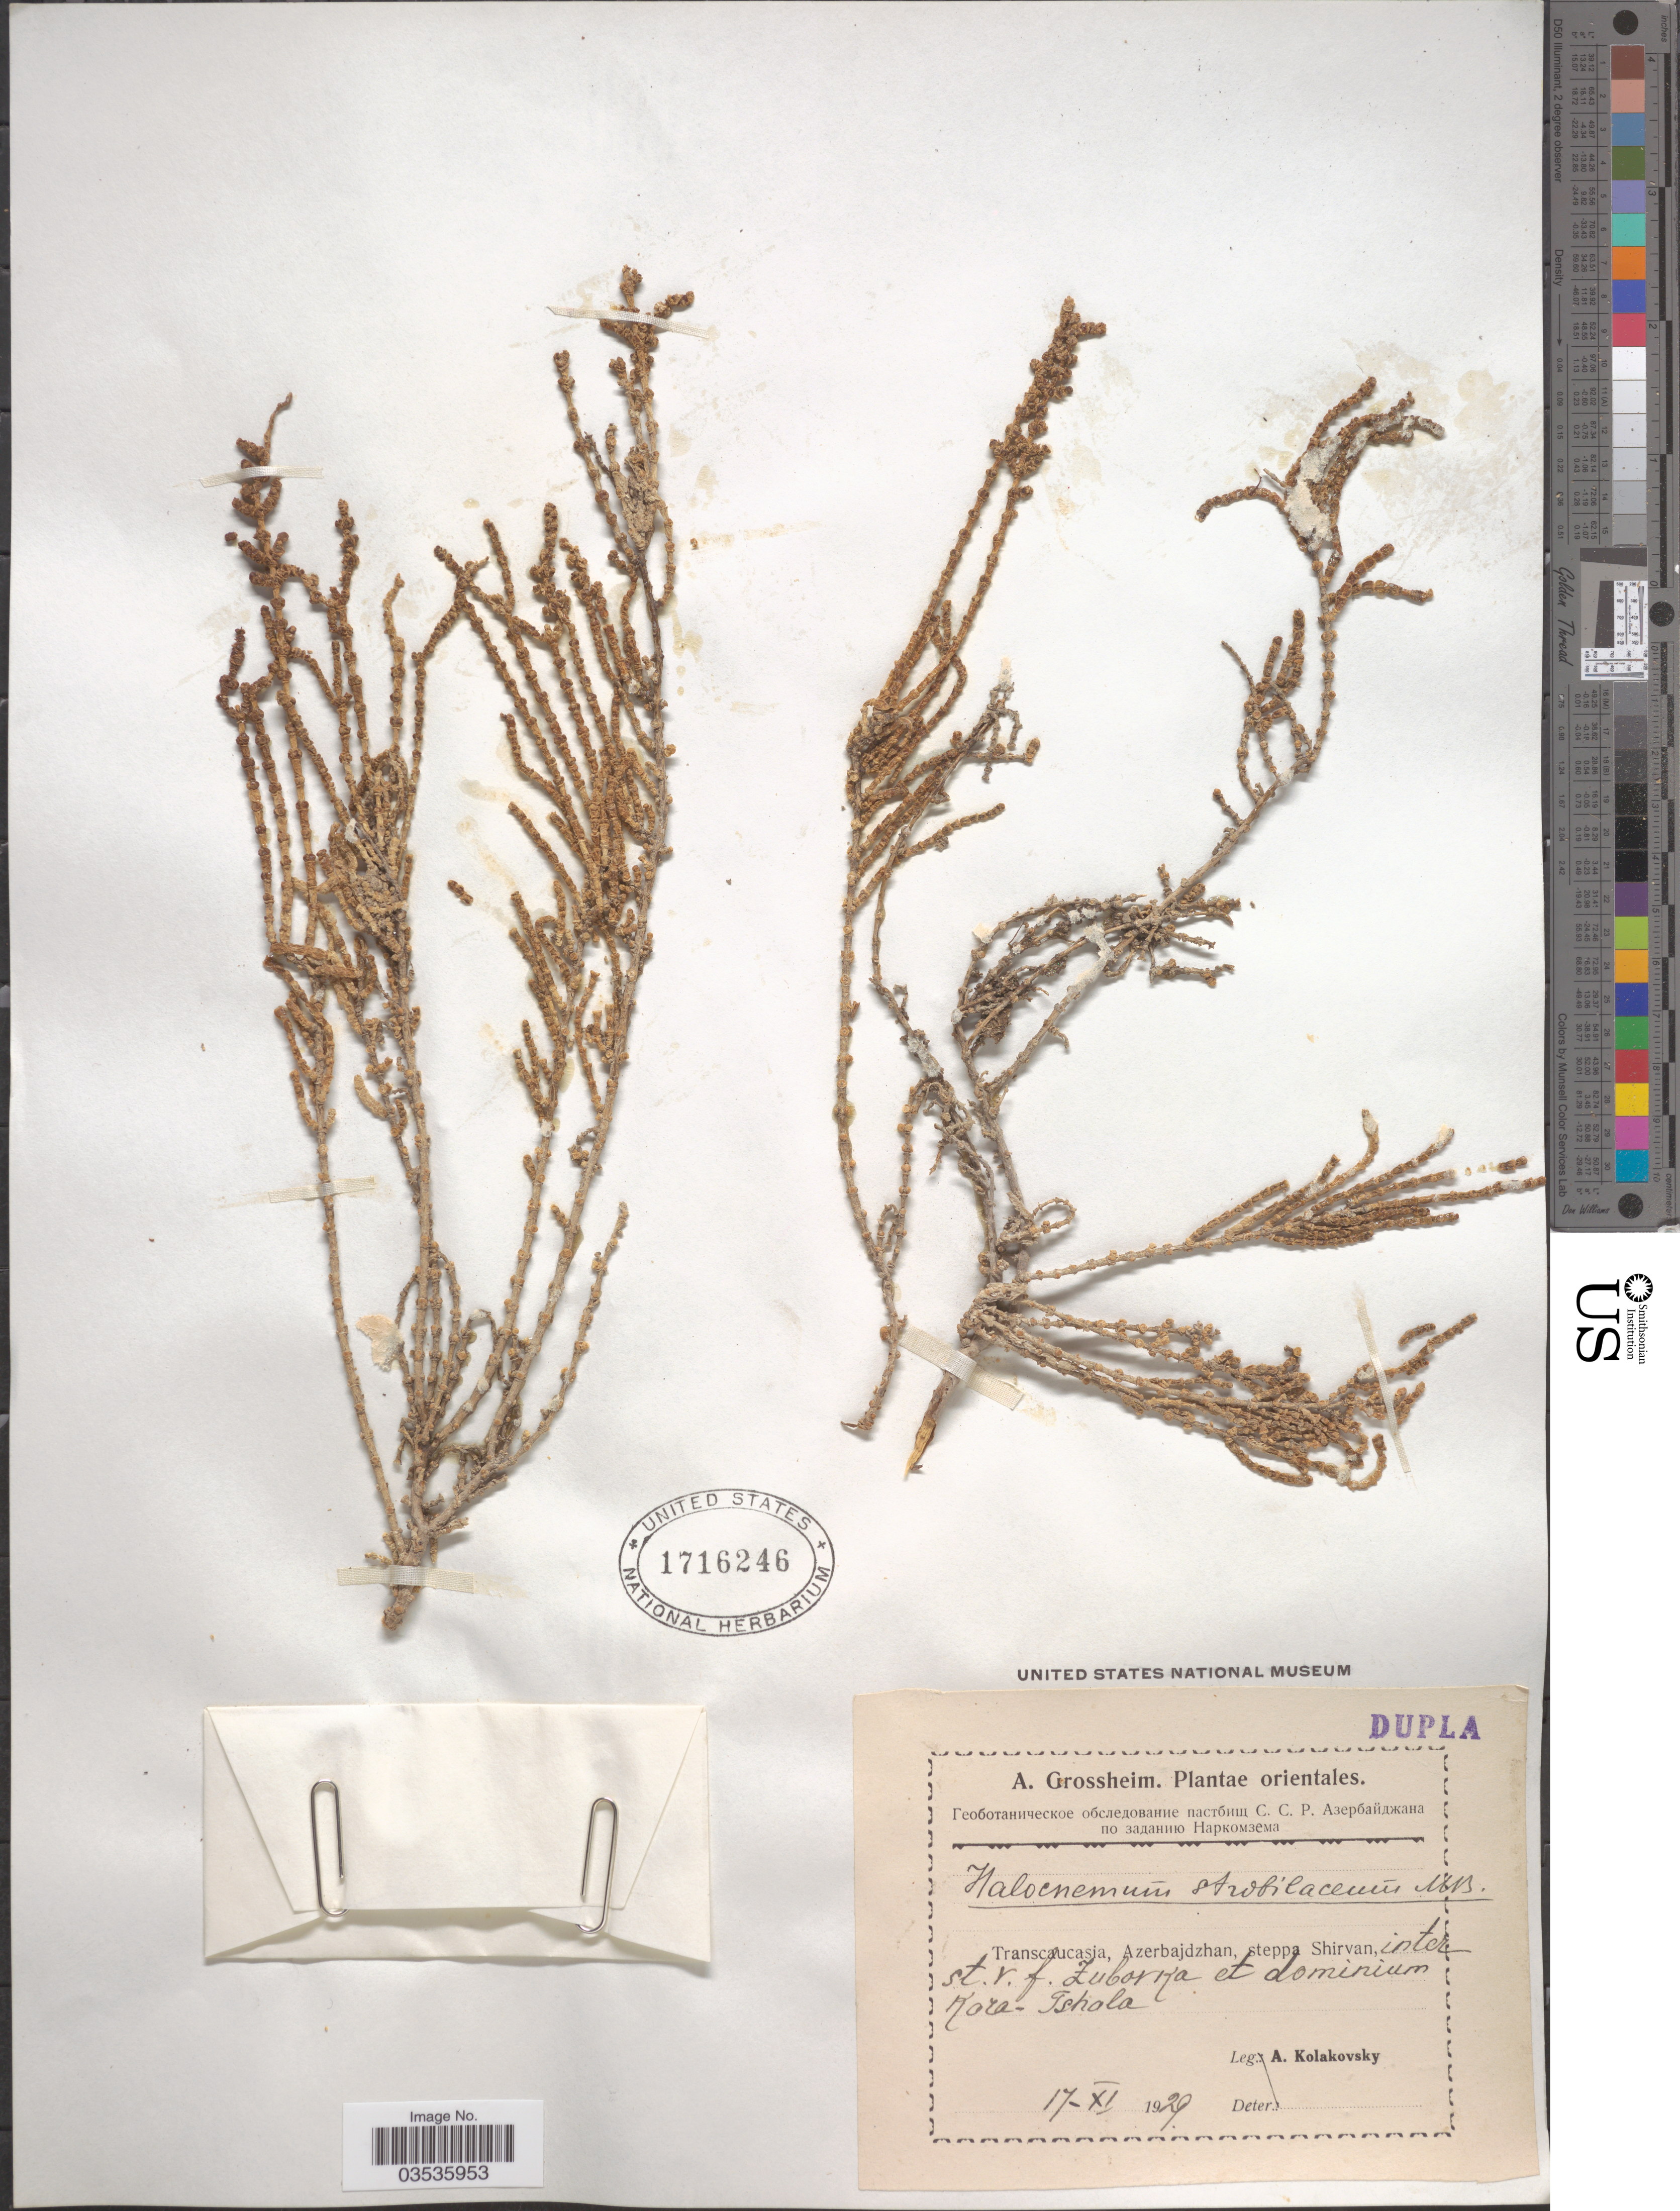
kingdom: Plantae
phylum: Tracheophyta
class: Magnoliopsida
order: Caryophyllales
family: Amaranthaceae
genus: Halocnemum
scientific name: Halocnemum strobilaceum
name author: (Pall.) M. Bieb.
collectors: A. Kolakovsky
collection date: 1929-11-17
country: Azerbaijan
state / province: Şirvan (City)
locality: Orientales. Transcaucasia, Azerbajdzhan, steppa Shirvan, inter st. v. f. Zuborka et dominicum Kora-Tshola. [interpreted]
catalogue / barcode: US 1716246